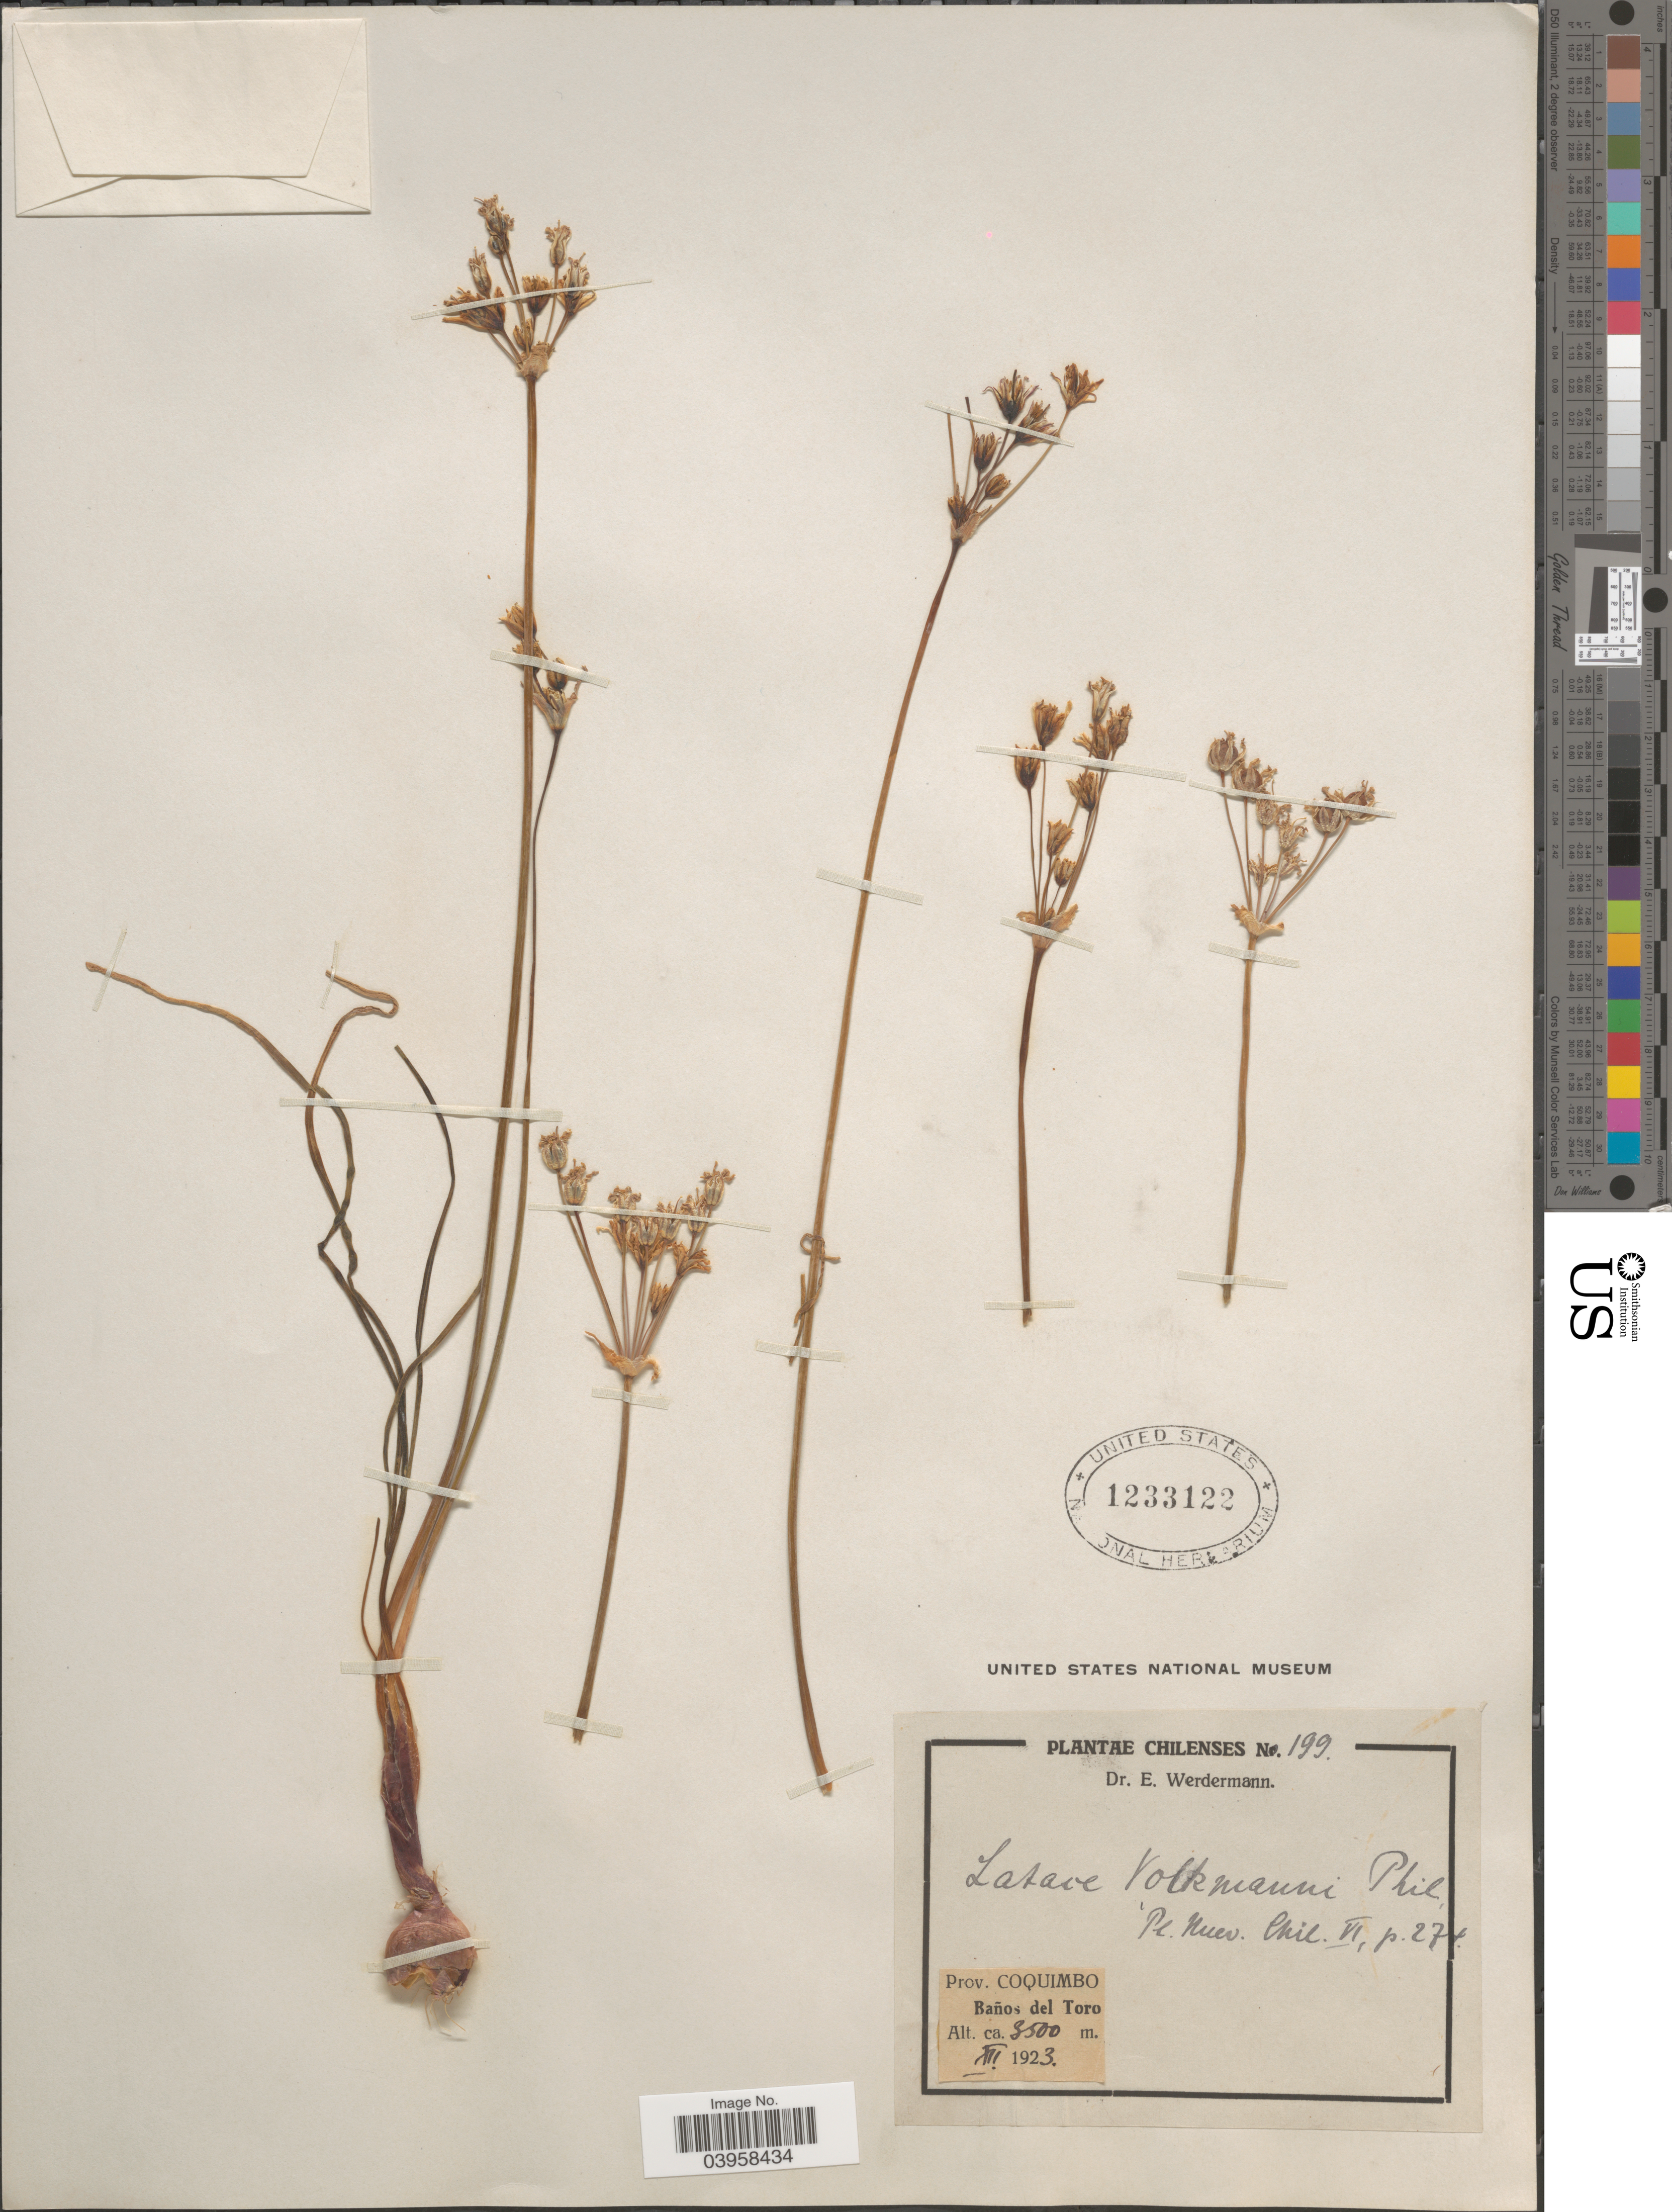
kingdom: Plantae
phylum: Tracheophyta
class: Liliopsida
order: Asparagales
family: Amaryllidaceae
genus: Nothoscordum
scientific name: Nothoscordum bivalve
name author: (L.) Britton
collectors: E. Werdermann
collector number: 199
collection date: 1923-03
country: Chile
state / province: Coquimbo (IV)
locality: Baños del Toro.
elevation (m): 3500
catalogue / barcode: US 1233122